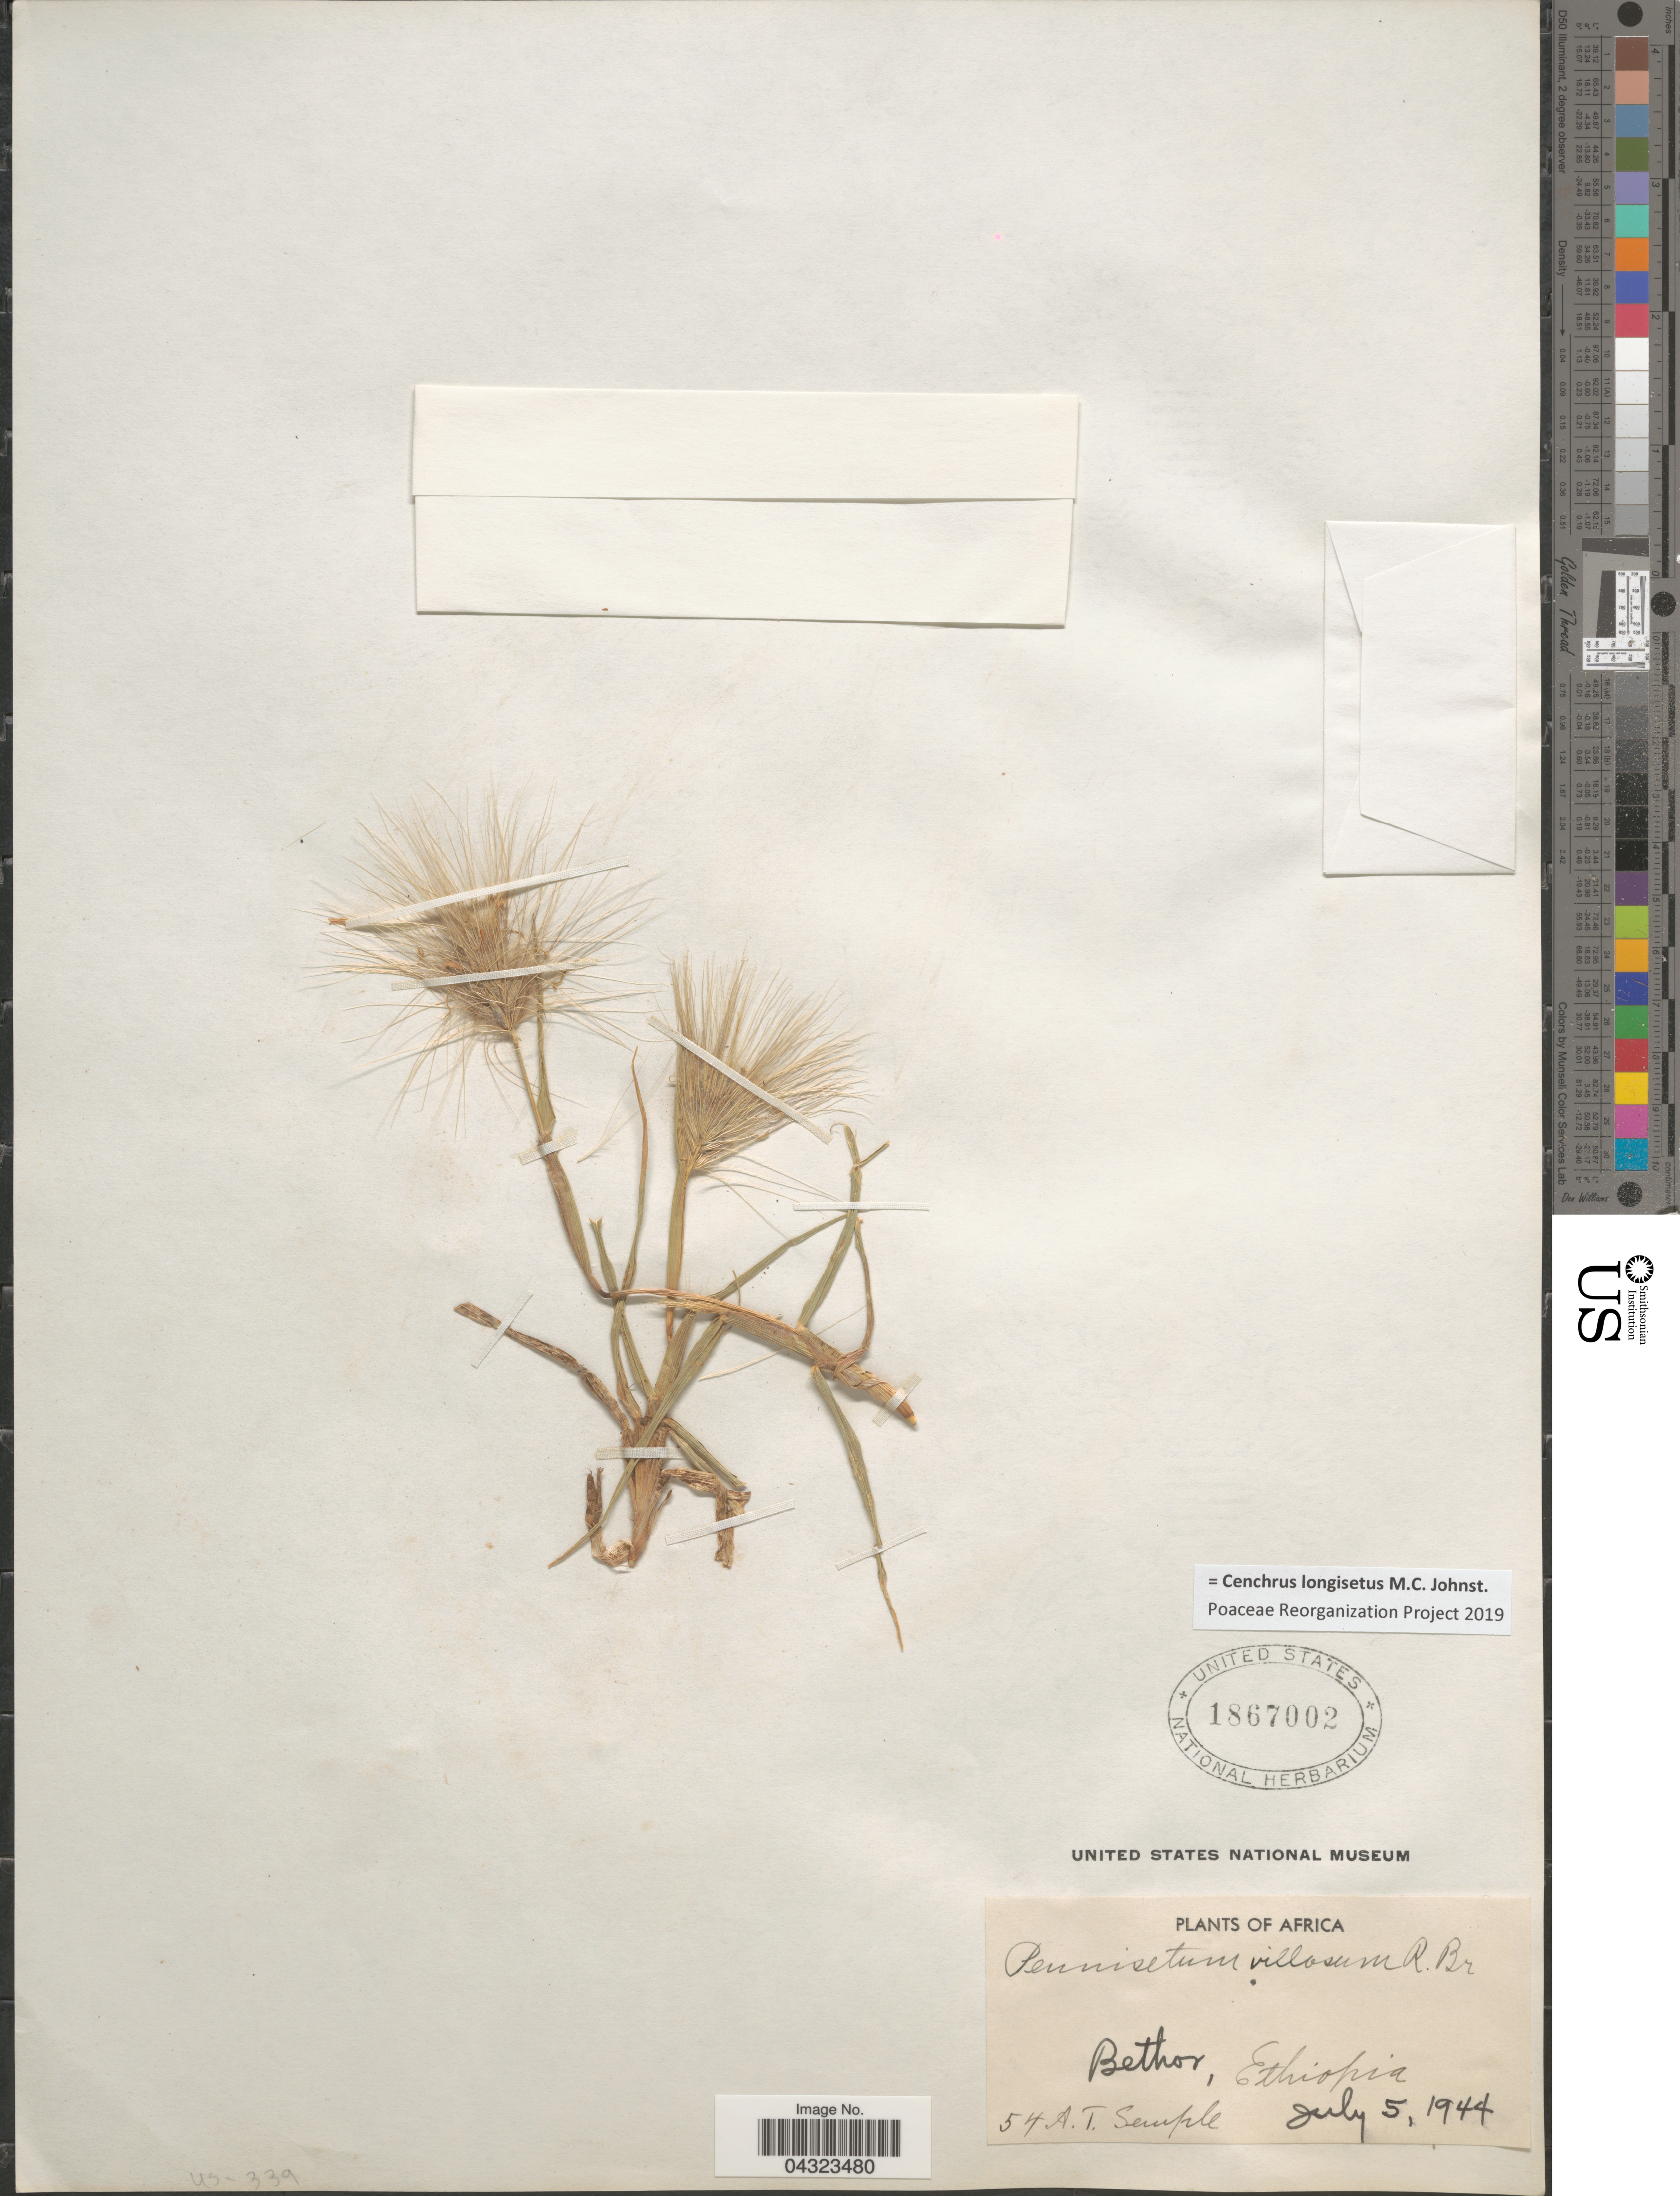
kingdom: Plantae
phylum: Tracheophyta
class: Liliopsida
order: Poales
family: Poaceae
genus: Cenchrus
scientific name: Cenchrus longisetus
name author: M.C. Johnst.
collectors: A. Semple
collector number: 54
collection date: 1944-07-05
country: Ethiopia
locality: Bethor.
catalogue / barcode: US 1867002